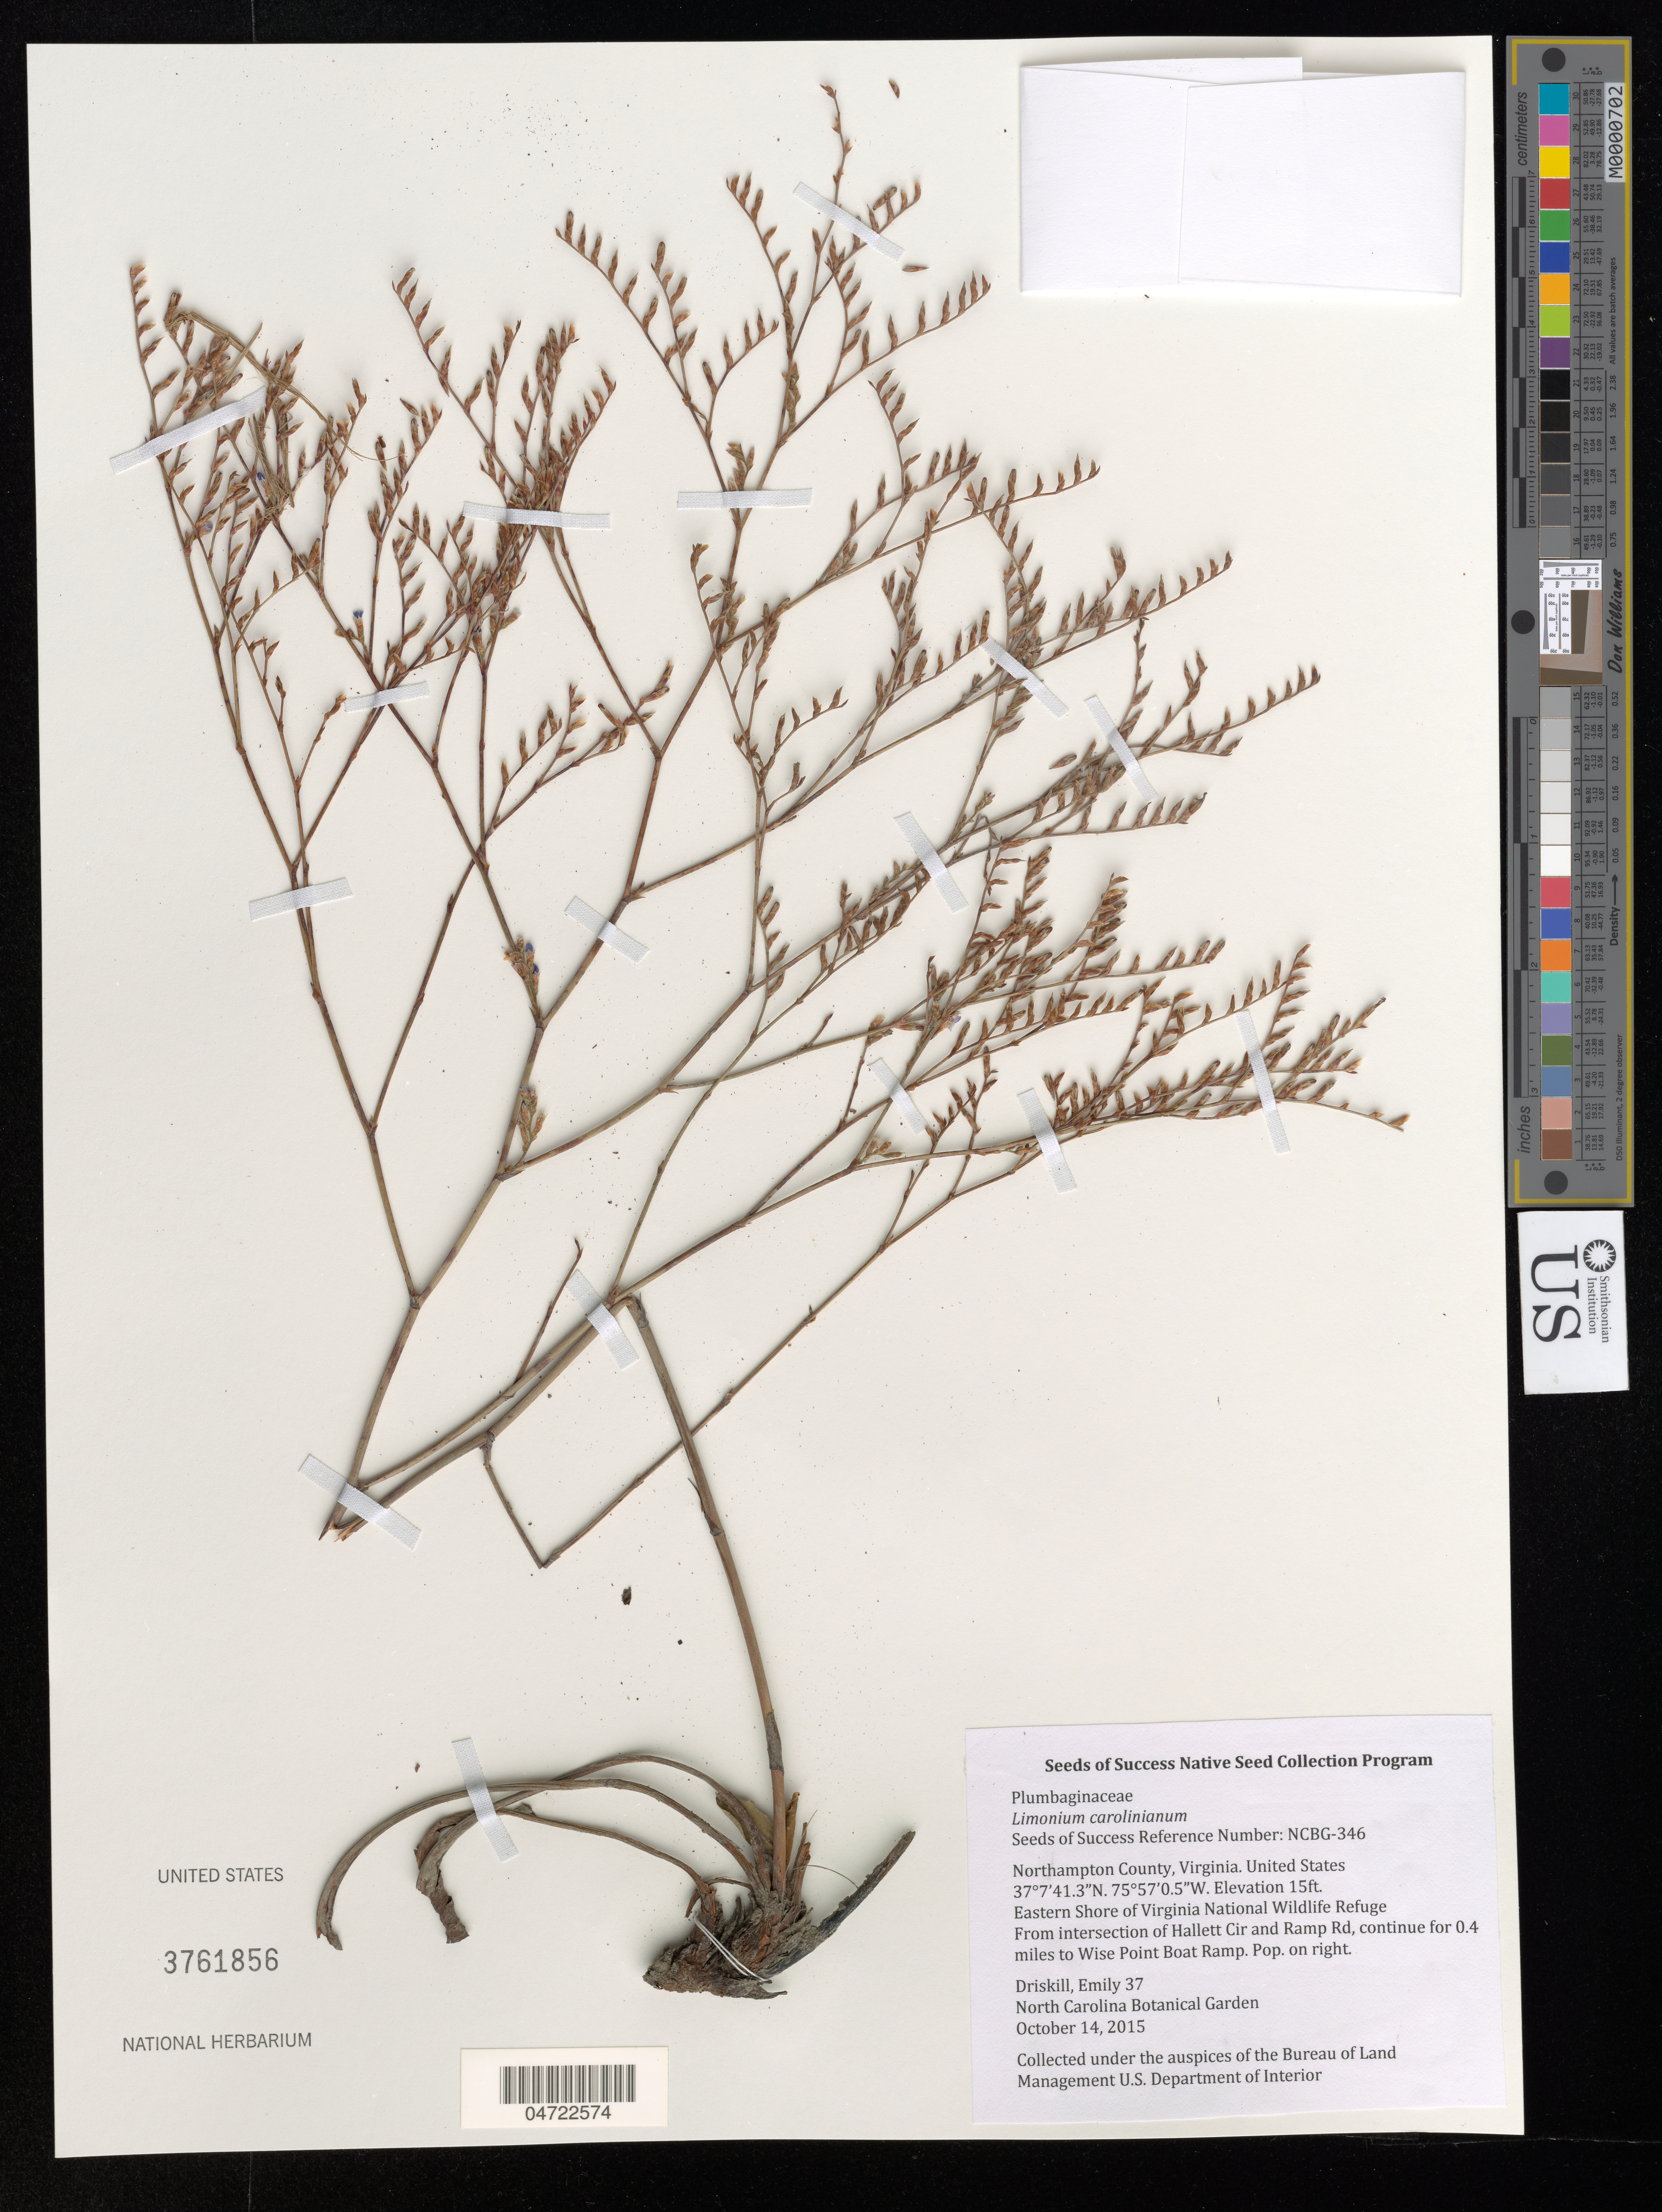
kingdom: Plantae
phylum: Tracheophyta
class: Magnoliopsida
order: Caryophyllales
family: Plumbaginaceae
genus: Limonium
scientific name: Limonium carolinianum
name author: (Walter) Britton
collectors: E. Driskill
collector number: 37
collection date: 2015-10-14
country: United States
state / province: Virginia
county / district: Northampton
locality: Northampton County. Eastern Shore of Virginia National Wildlife Refuge. From intersection of Hallett Cir and Ramp Rd, continue for 0.4 miles to Wise Point Boat Ramp. Pop. on right.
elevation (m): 5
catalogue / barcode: US 3761856